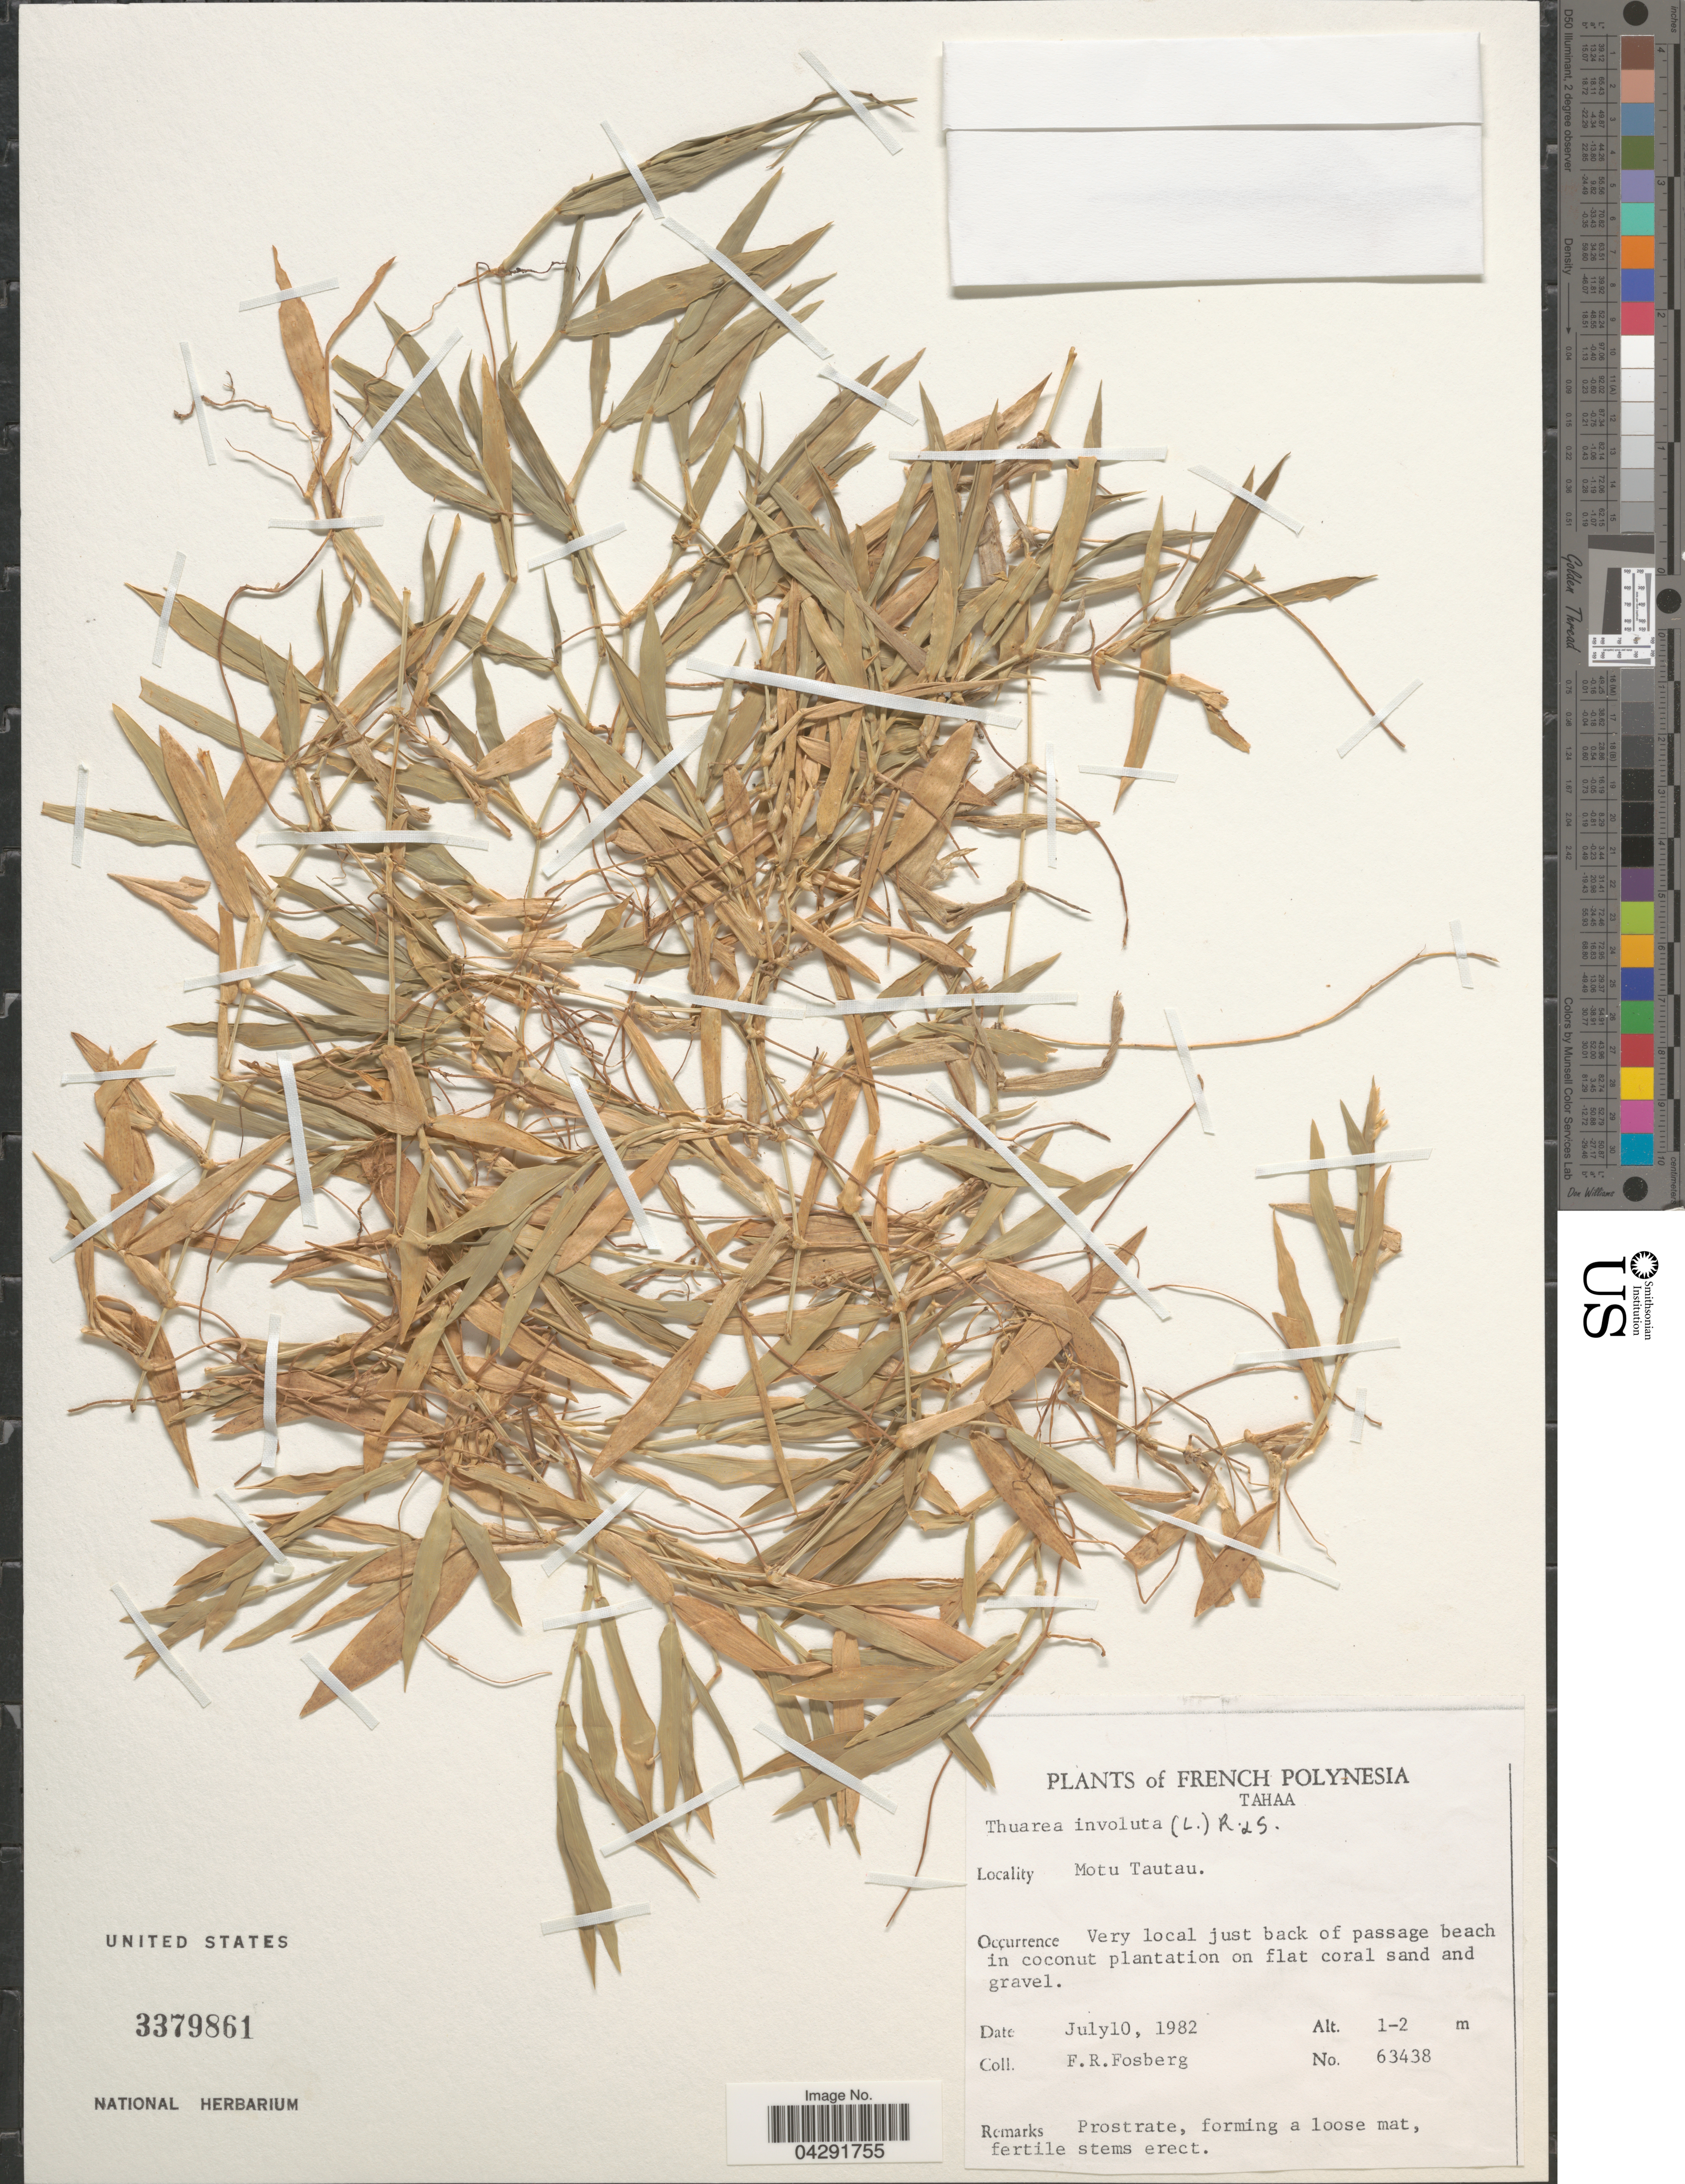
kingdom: Plantae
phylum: Tracheophyta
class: Liliopsida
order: Poales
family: Poaceae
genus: Thuarea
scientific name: Thuarea involuta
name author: (G. Forst.) R. Br. ex Sm.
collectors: F. R. Fosberg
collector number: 63438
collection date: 1982-07-10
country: French Polynesia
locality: Tahaa. Motu Tautau. Very local just back of passage beach in coconut plantation on flat coral sand and gravel.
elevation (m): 1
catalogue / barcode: US 3379861